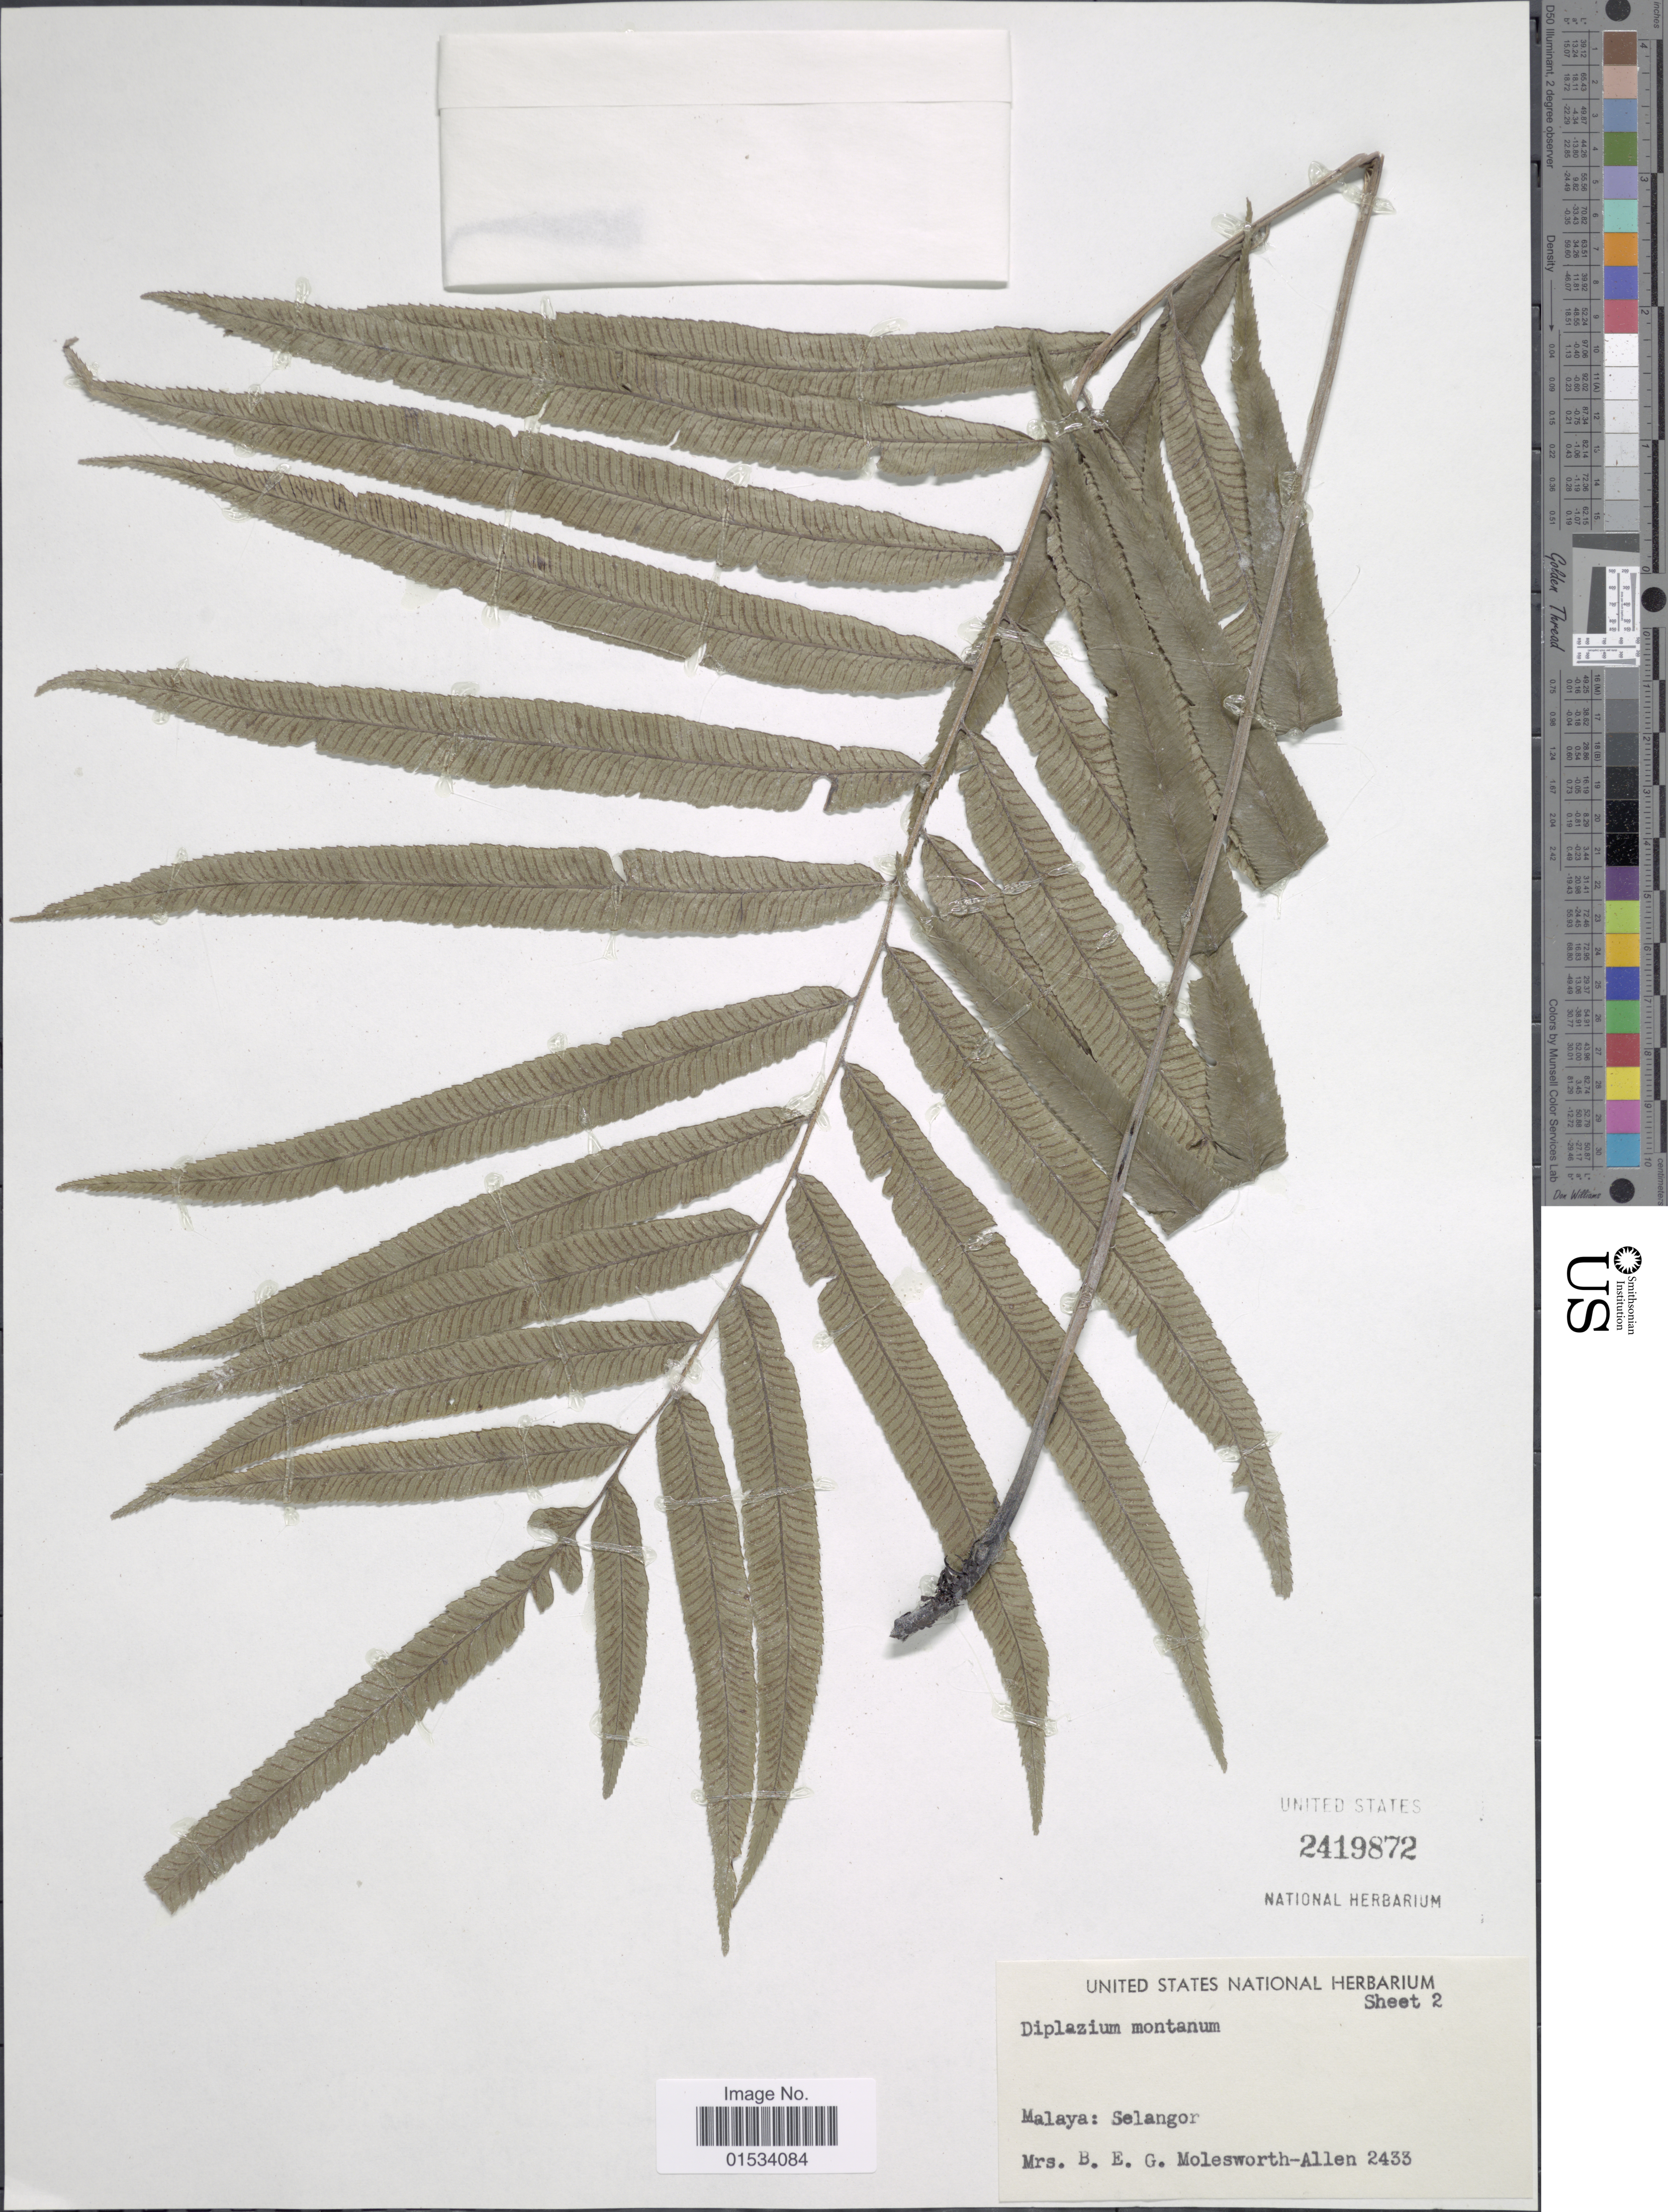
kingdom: Plantae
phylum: Tracheophyta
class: Polypodiopsida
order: Polypodiales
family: Athyriaceae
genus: Diplazium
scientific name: Diplazium montanum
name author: Alderw.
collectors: Mrs. B. E. G. Molesworth-Allen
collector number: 2433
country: Malaysia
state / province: Selangor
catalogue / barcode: US 2419872